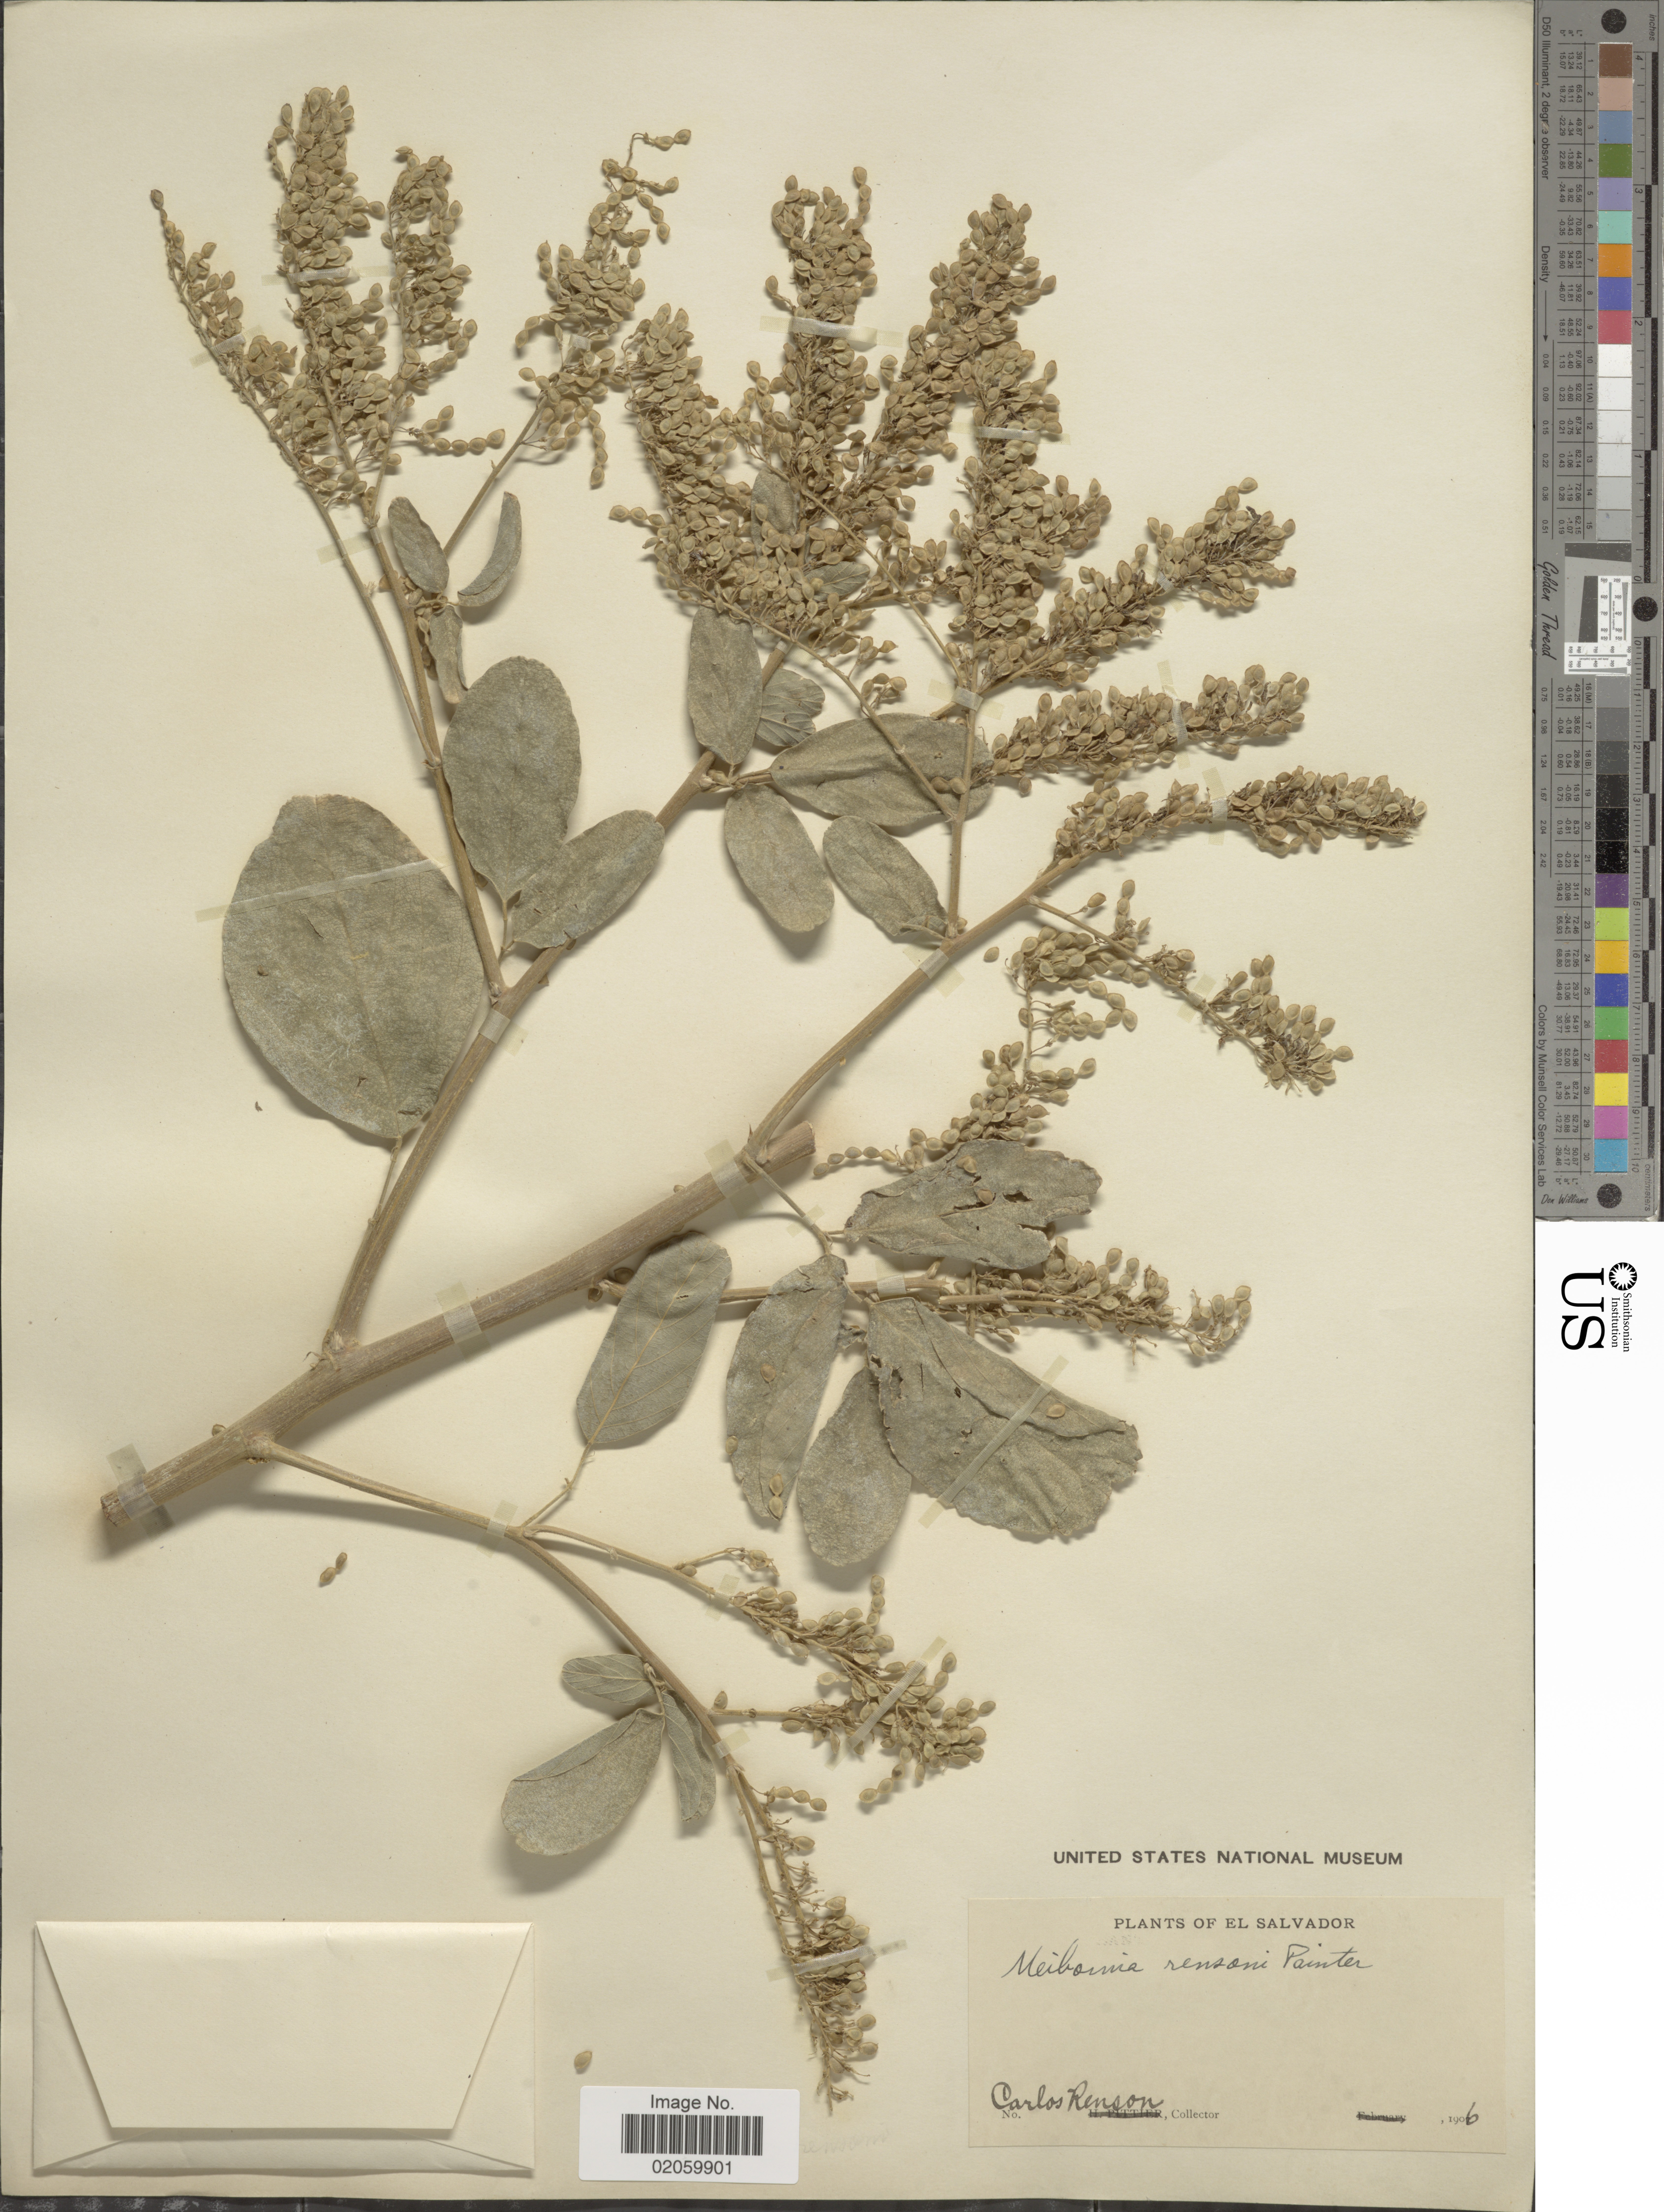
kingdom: Plantae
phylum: Tracheophyta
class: Magnoliopsida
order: Fabales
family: Fabaceae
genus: Desmodium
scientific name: Desmodium nicaraguense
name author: Oerst.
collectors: C. Renson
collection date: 1906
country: El Salvador